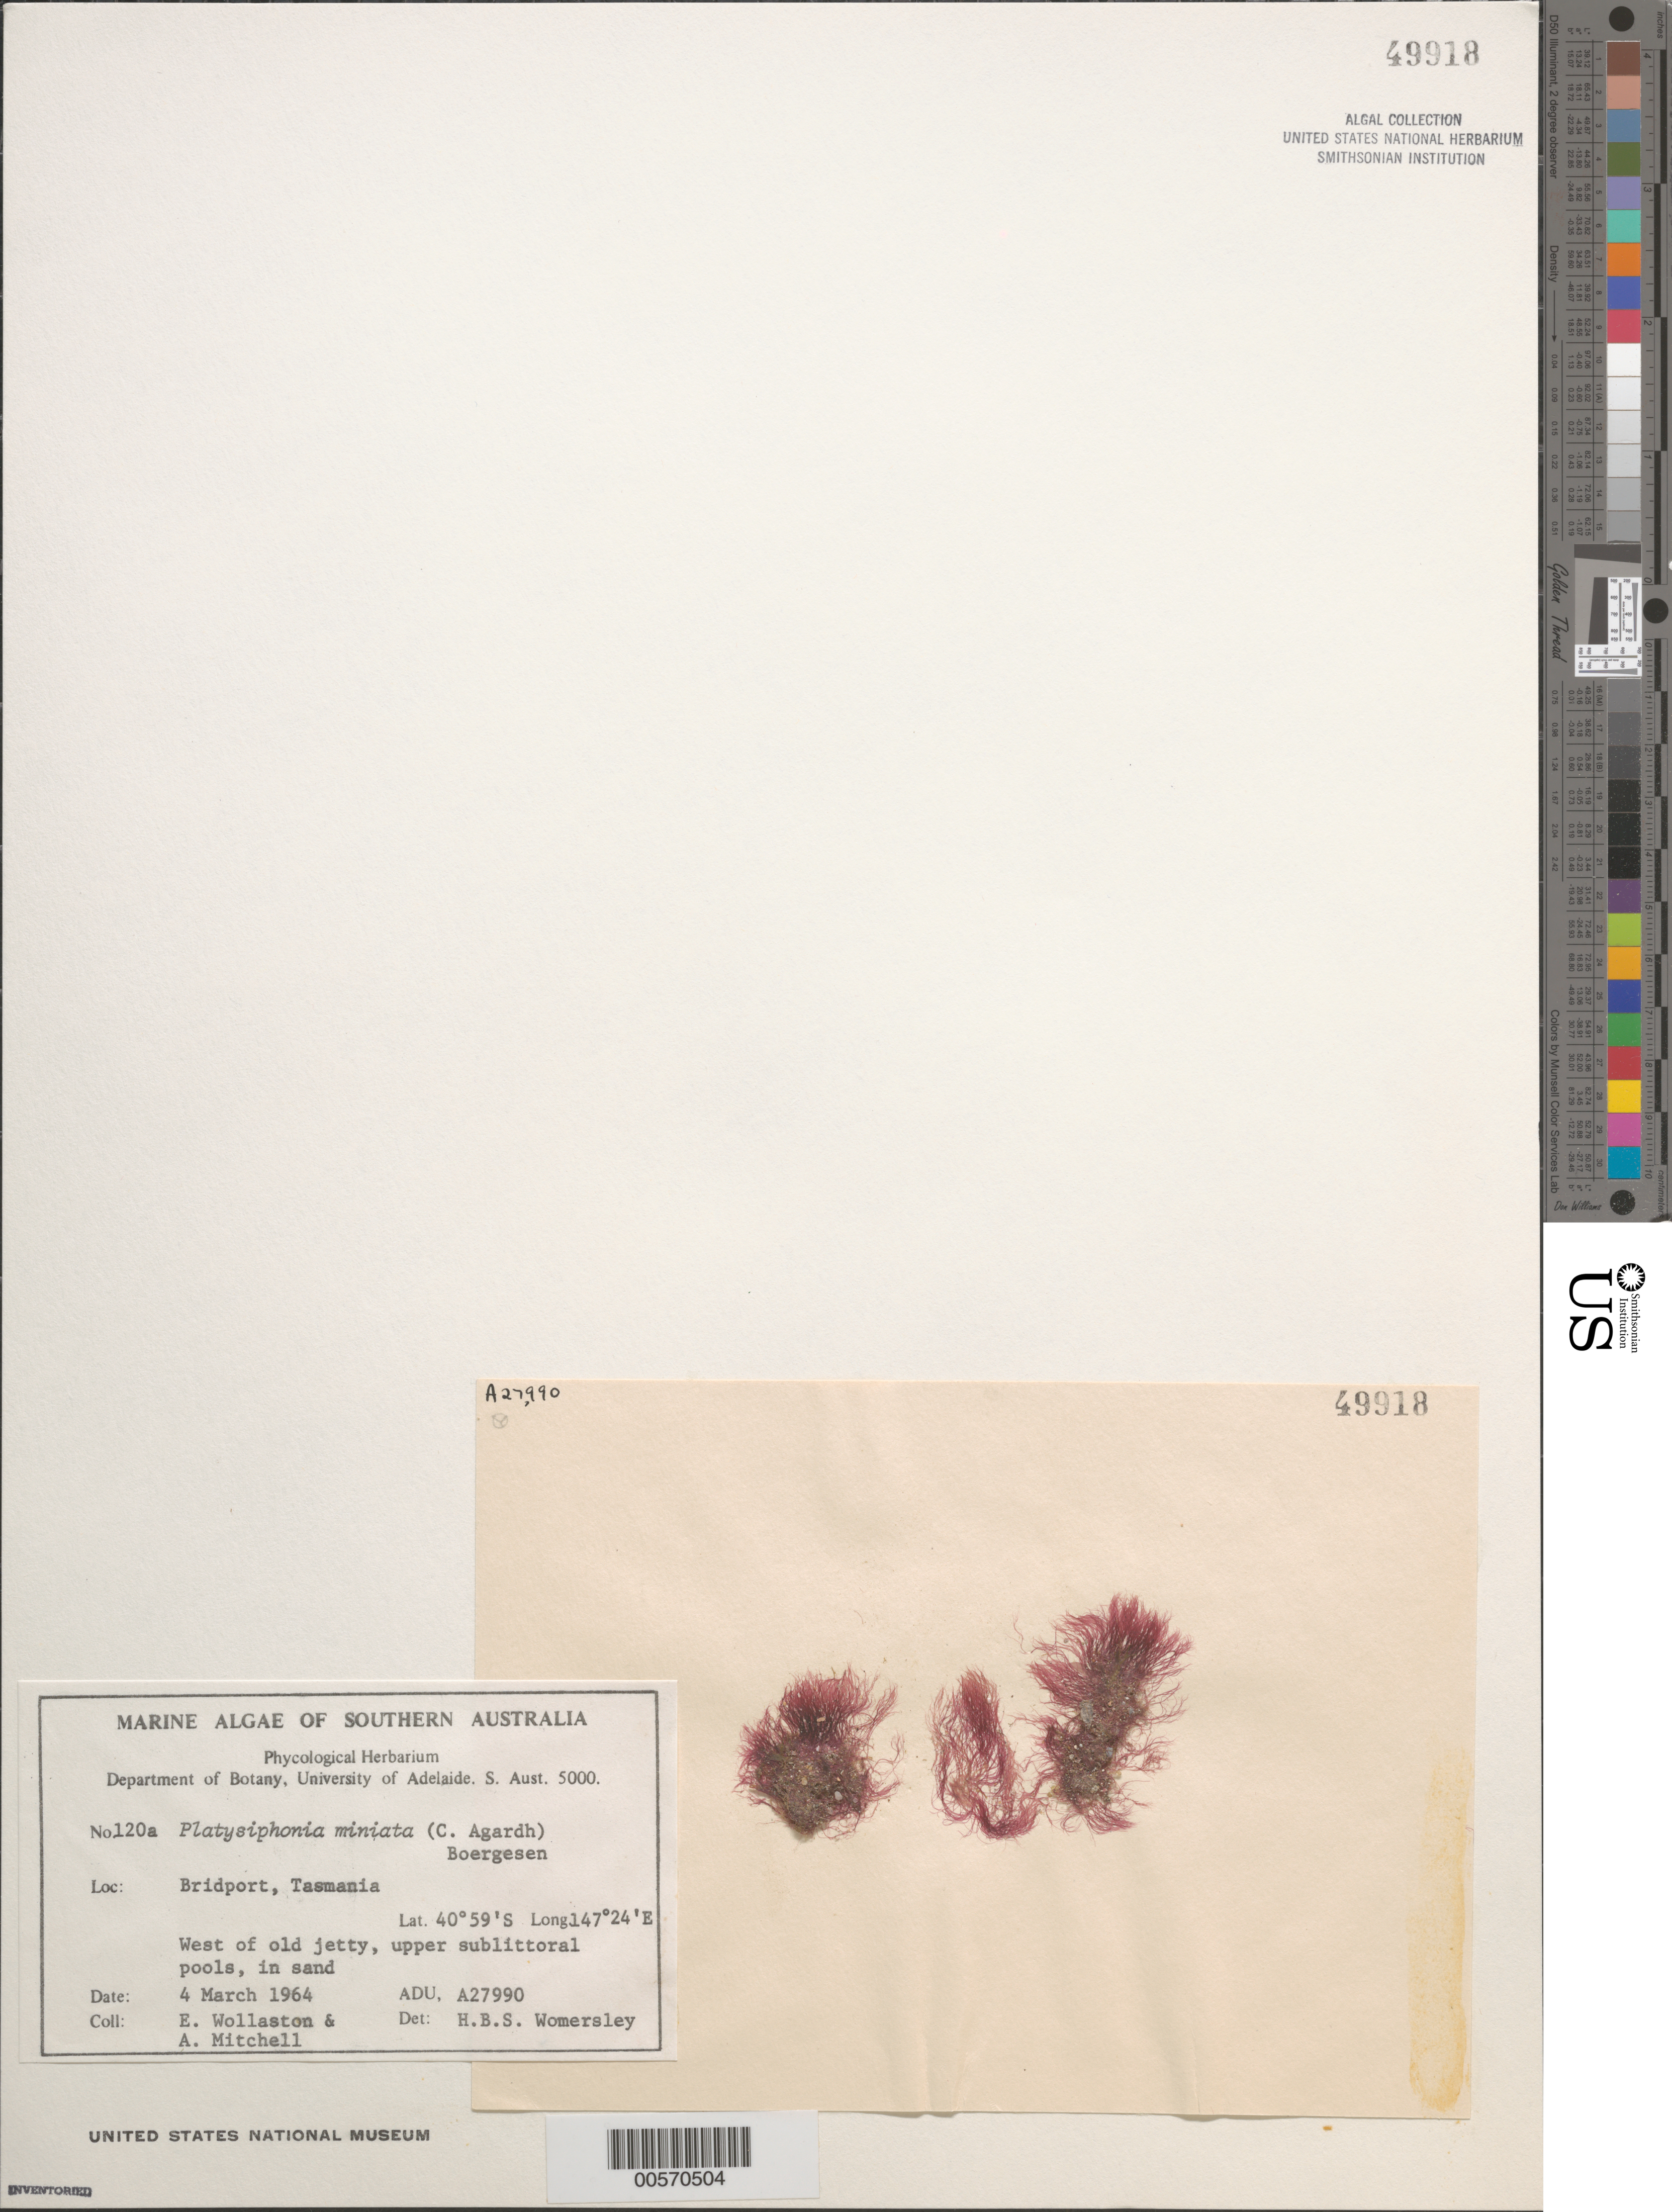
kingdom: Plantae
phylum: Rhodophyta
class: Florideophyceae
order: Ceramiales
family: Sarcomeniaceae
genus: Platysiphonia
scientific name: Platysiphonia delicata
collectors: E. Wollaston & A. Mitchell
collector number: ADU A27990 & 120A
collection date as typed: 04 Mar 1964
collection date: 1964-03-04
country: Australia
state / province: Tasmania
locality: Bridport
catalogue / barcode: US 49918